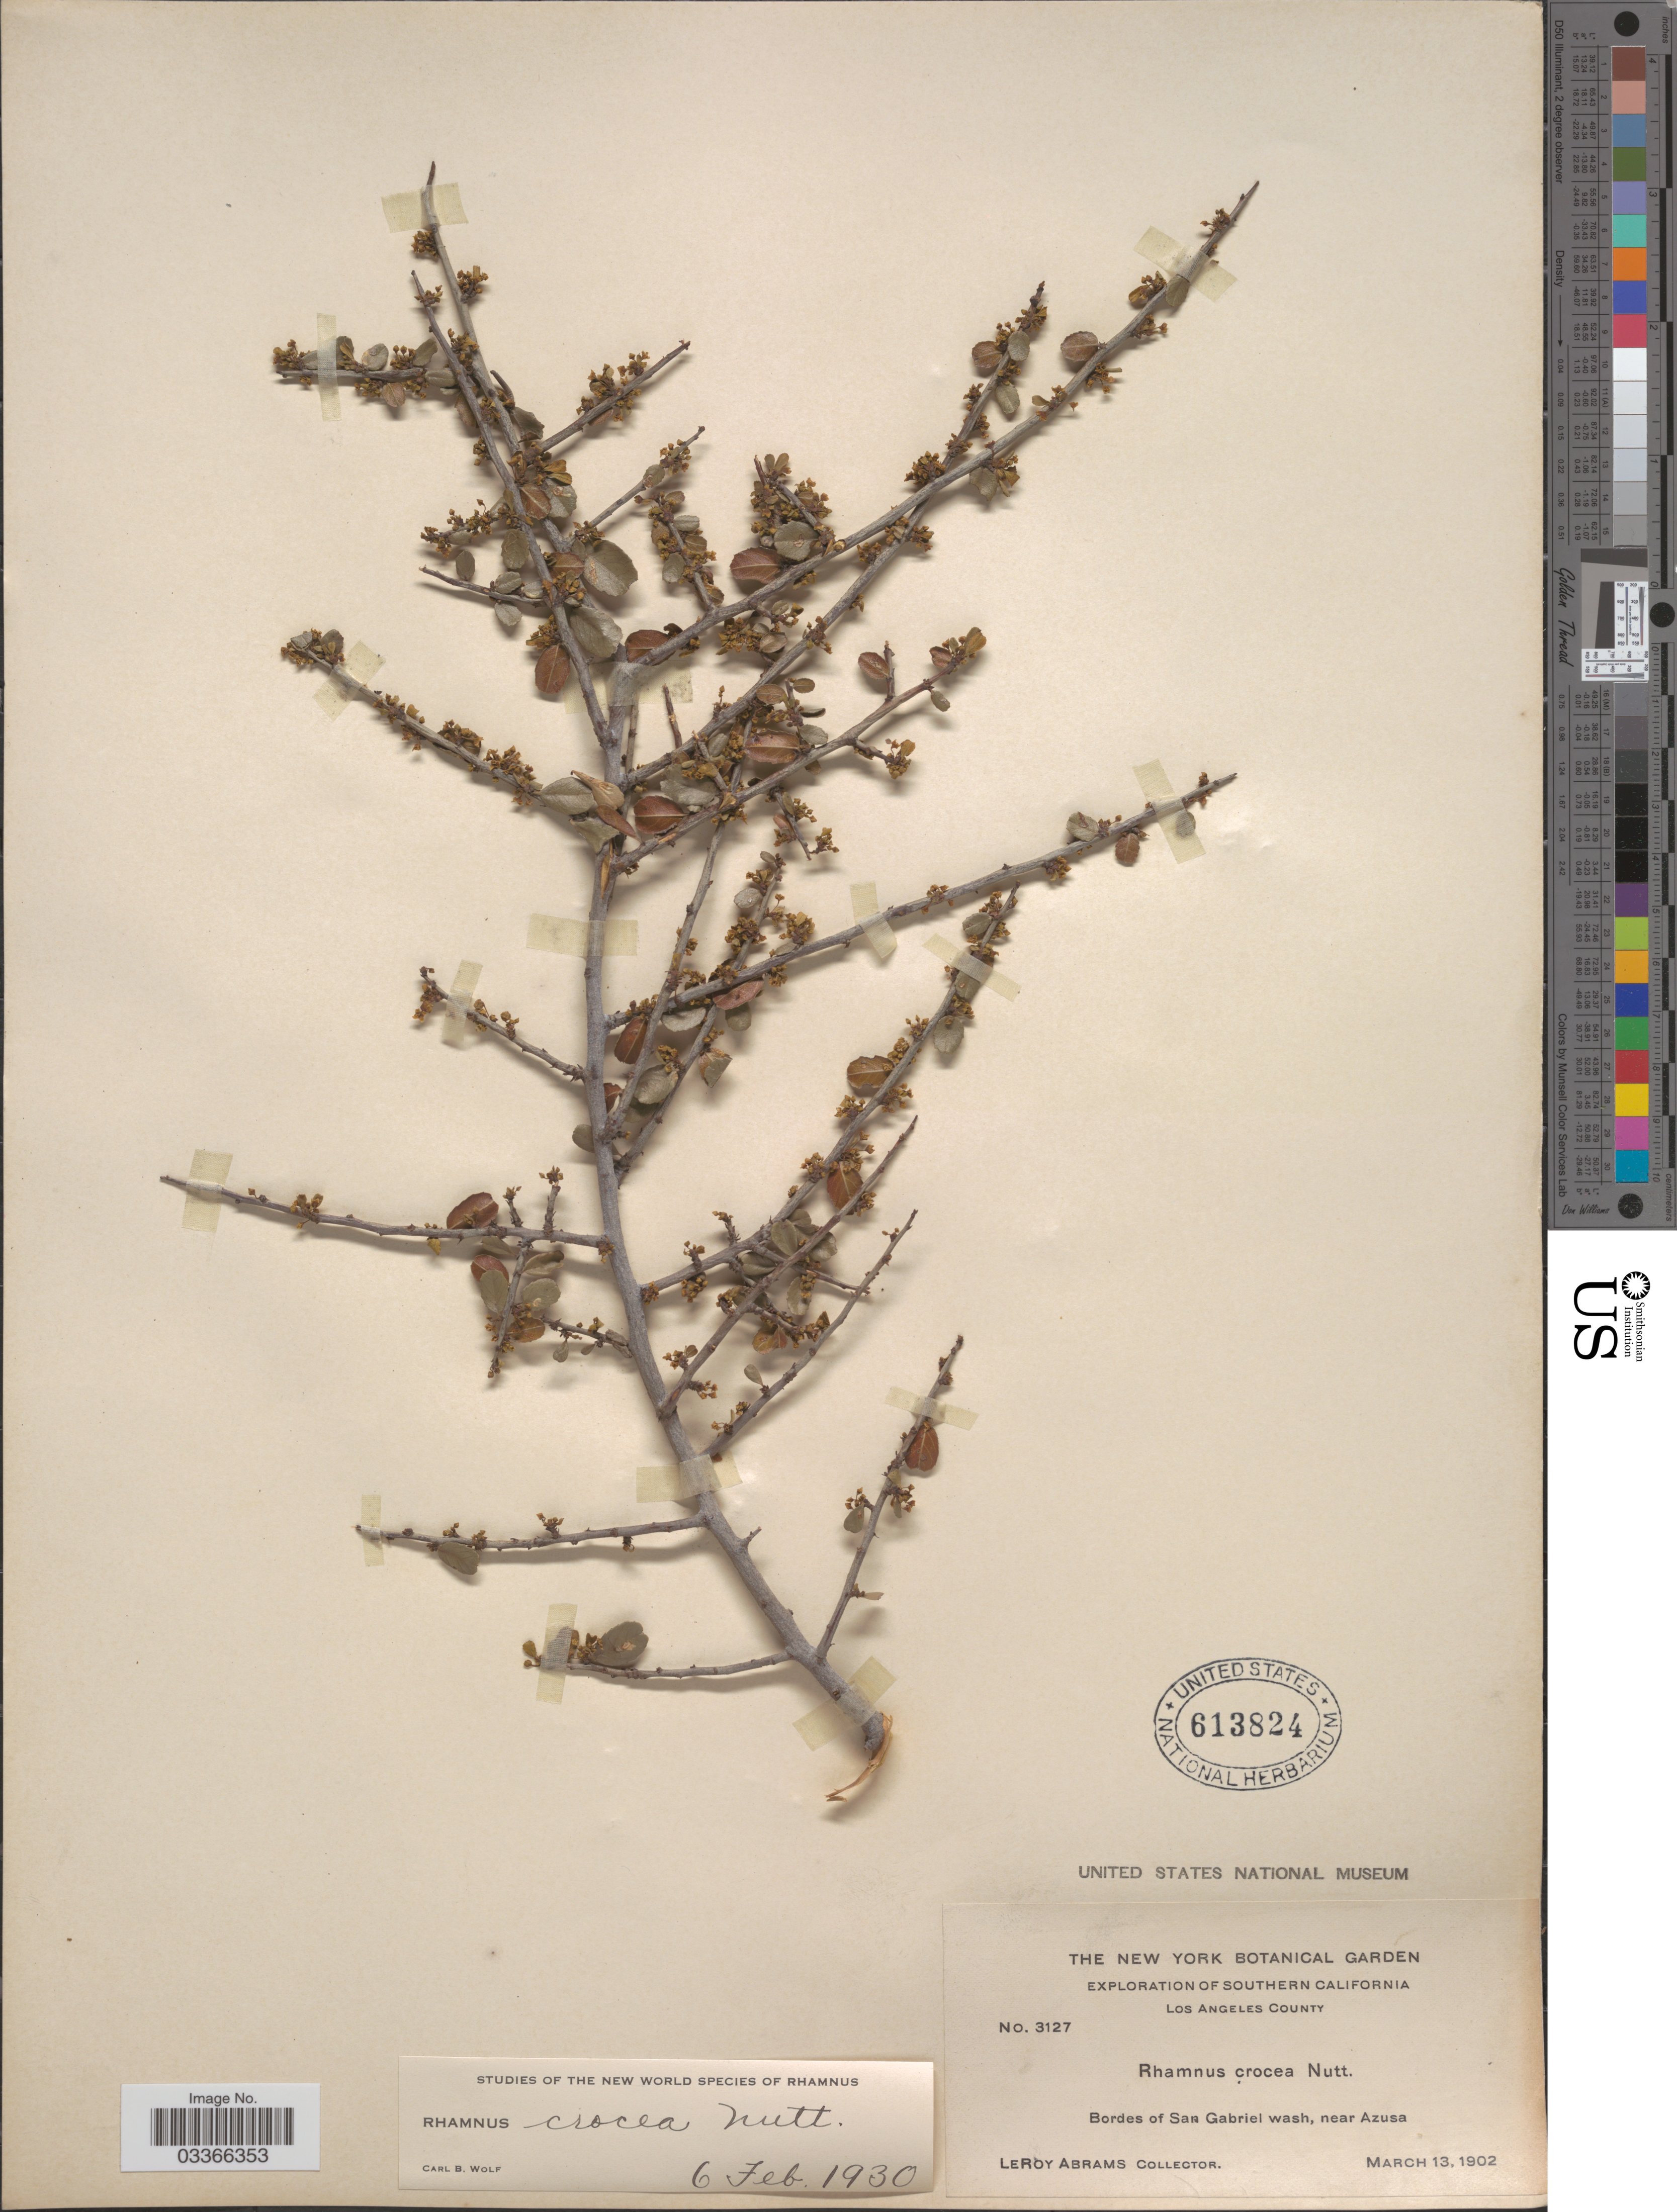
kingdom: Plantae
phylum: Tracheophyta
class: Magnoliopsida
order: Rosales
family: Rhamnaceae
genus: Rhamnus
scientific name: Rhamnus crocea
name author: Nutt.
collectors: L. Abrams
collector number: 3127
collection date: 1902-03-13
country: United States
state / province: California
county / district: Los Angeles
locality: Los Angeles County. Bordes of San Gabriel wash, near Azusa.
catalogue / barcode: US 613824